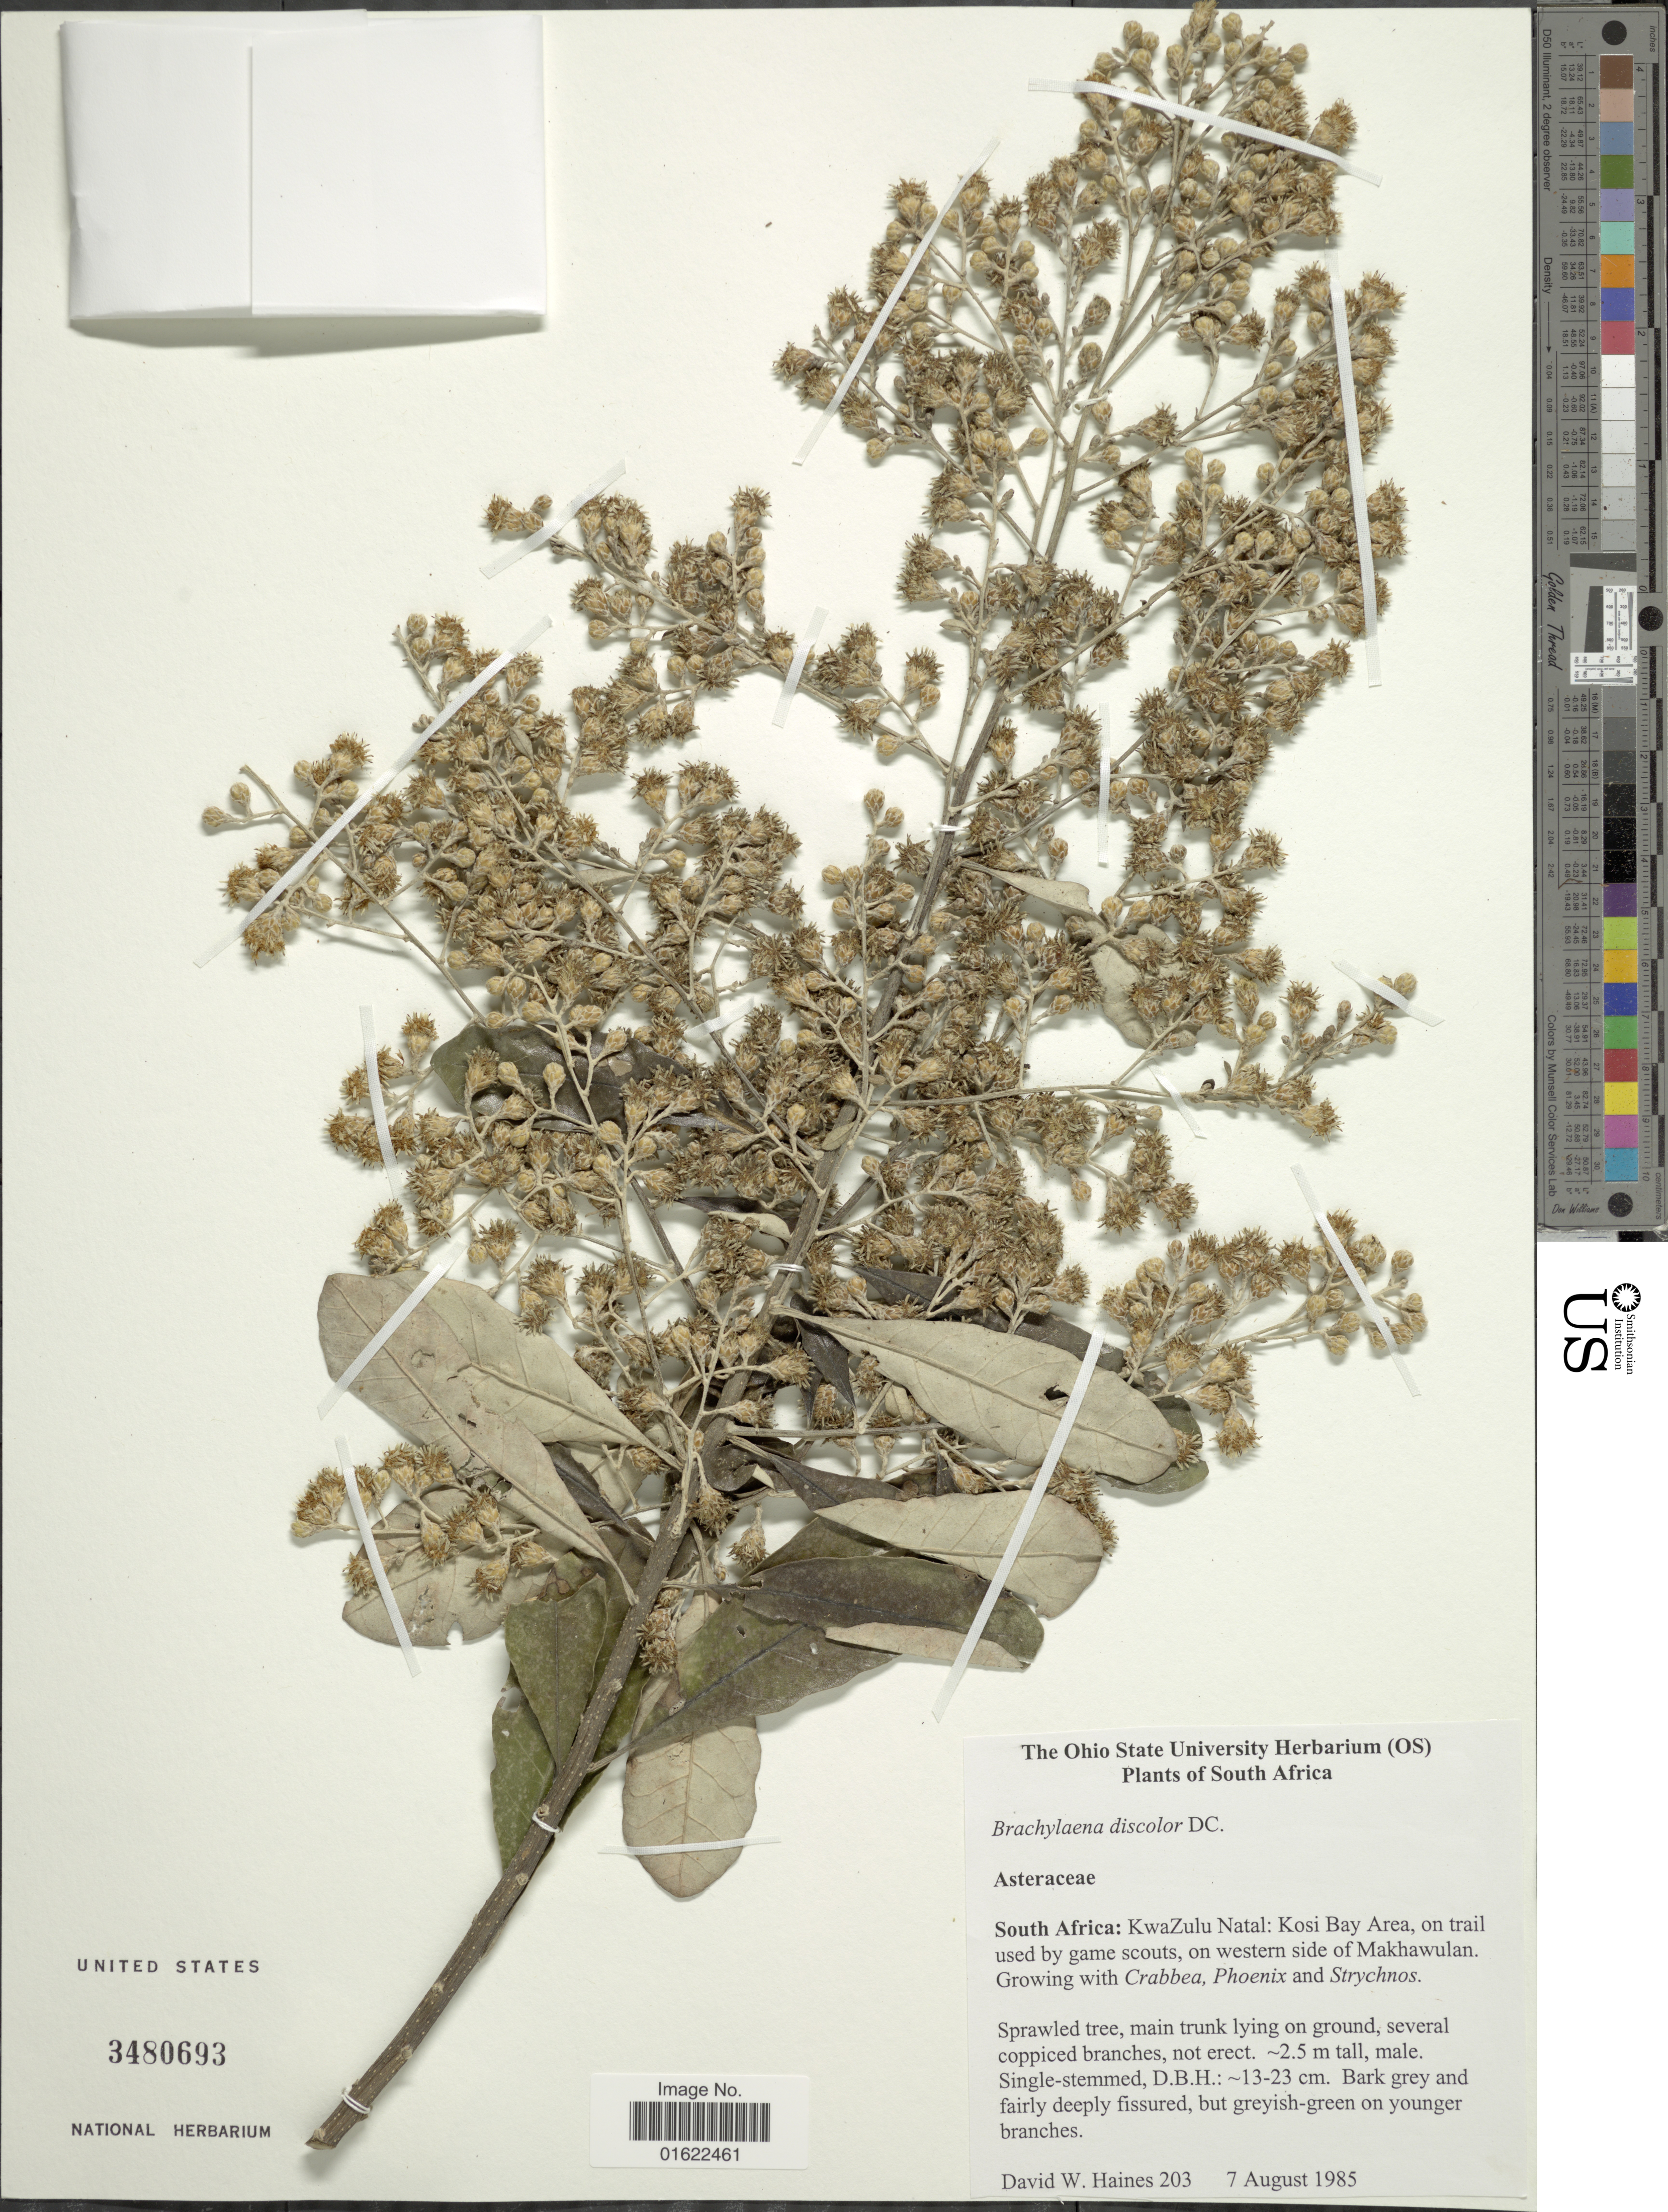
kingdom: Plantae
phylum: Tracheophyta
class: Magnoliopsida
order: Asterales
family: Asteraceae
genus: Brachylaena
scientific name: Brachylaena discolor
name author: DC.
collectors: D. Haines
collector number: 203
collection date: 1985-08-07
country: South Africa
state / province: KwaZulu-Natal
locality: Kosi Bay Area, on trail used by game scouts, on western side of Makhawulan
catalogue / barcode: US 3480693